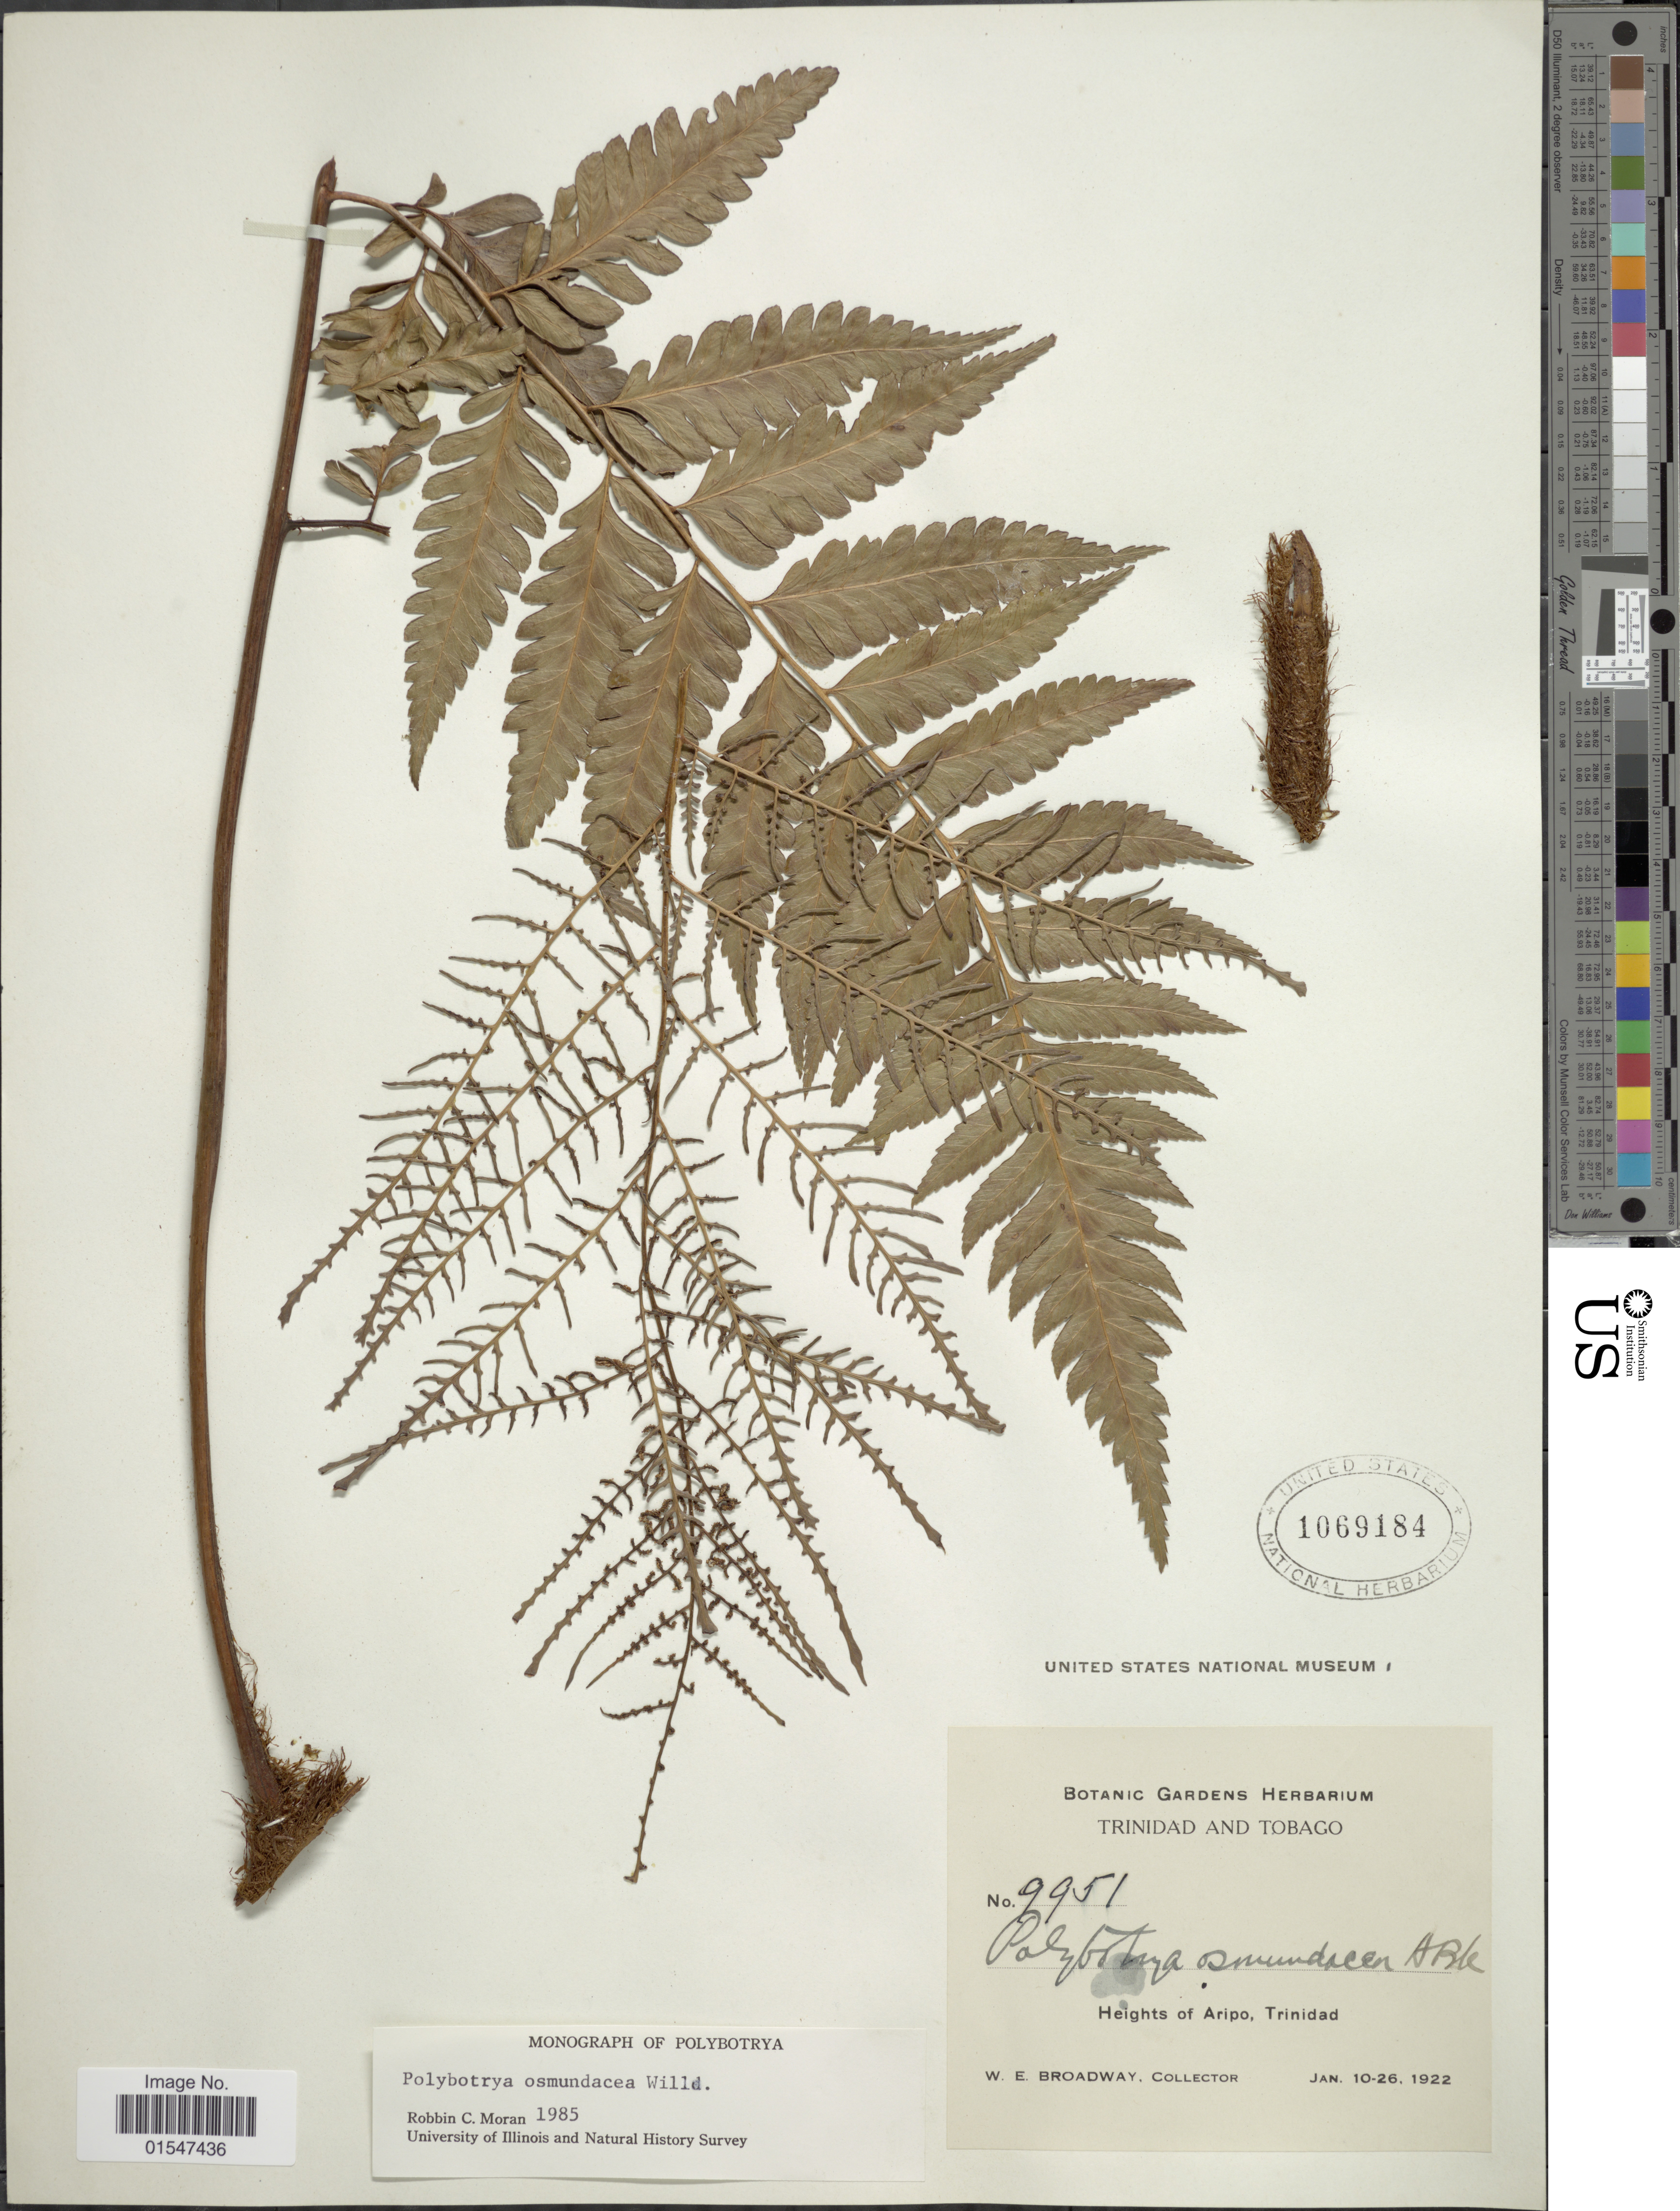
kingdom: Plantae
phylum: Tracheophyta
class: Polypodiopsida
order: Polypodiales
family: Dryopteridaceae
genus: Polybotrya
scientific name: Polybotrya osmundacea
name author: Humb. & Bonpl. ex Willd.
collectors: W. E. Broadway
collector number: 9951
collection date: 1922-01-10/1922-01-26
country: Trinidad and Tobago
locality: Heights of Aripo, Trinidad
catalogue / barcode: US 1069184